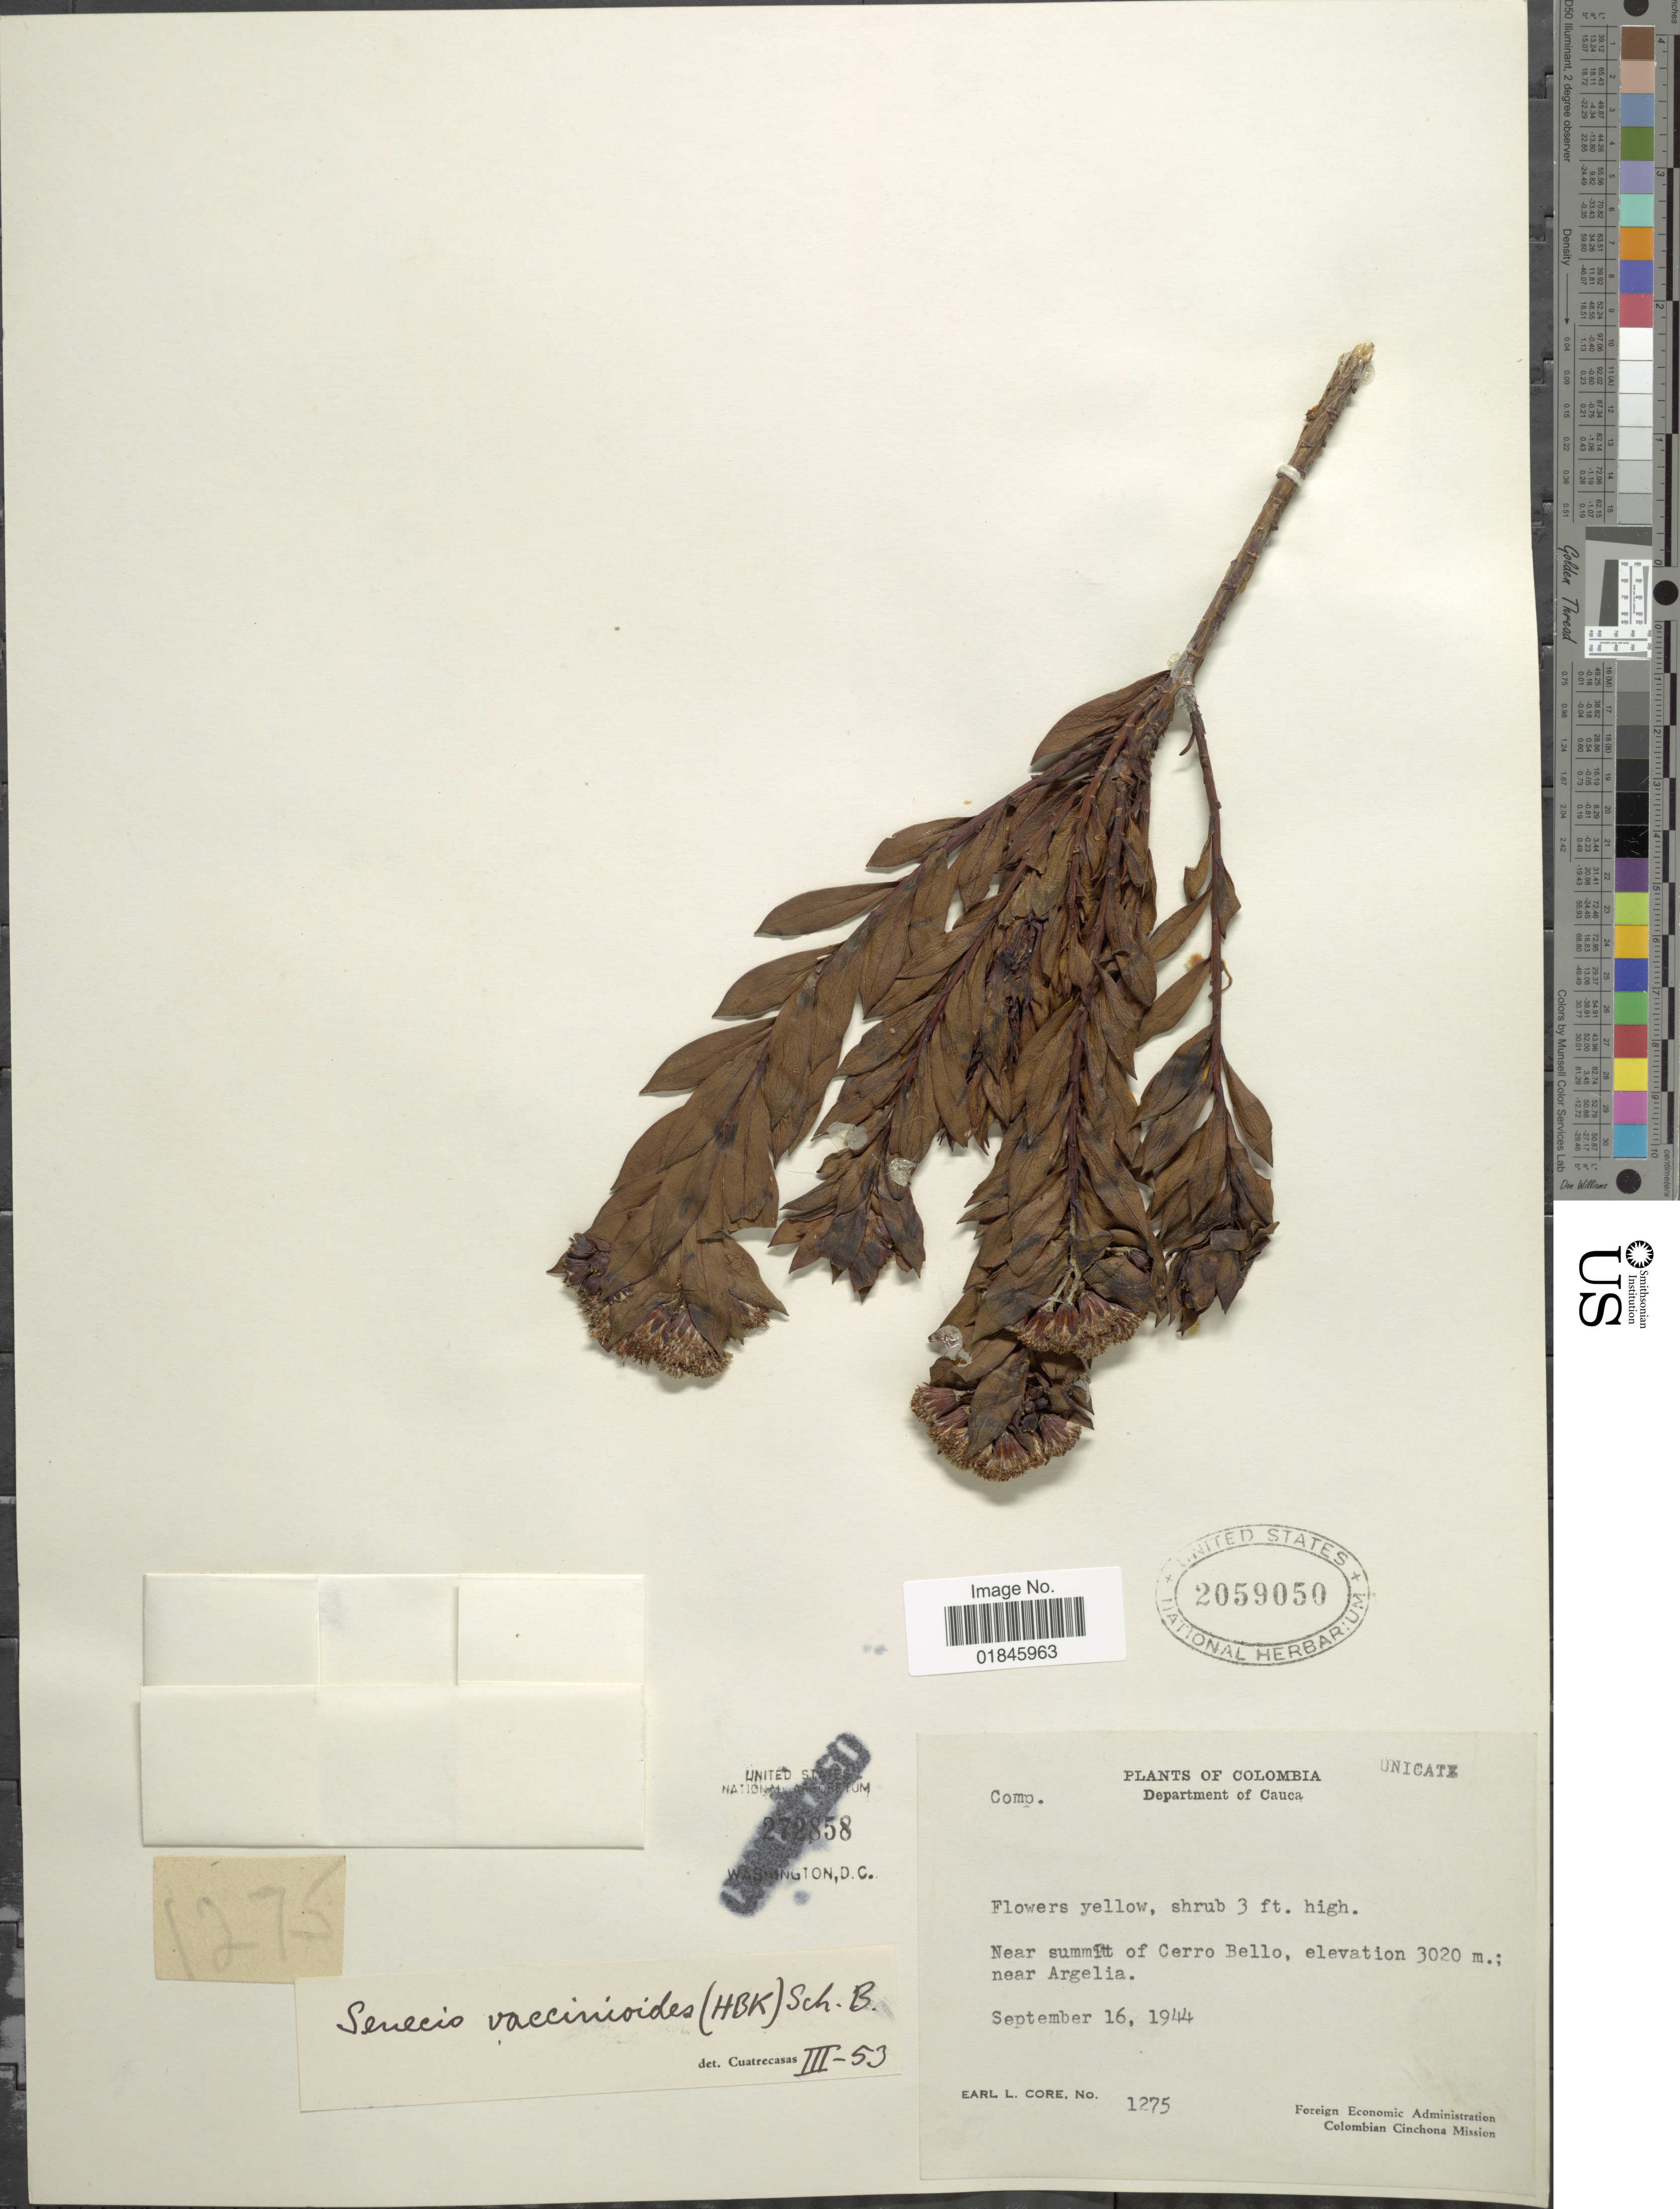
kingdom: Plantae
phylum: Tracheophyta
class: Magnoliopsida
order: Asterales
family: Asteraceae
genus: Pentacalia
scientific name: Pentacalia vaccinioides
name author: (Kunth) Cuatrec.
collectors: E. L. Core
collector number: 1275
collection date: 1944-09-16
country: Colombia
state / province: Cauca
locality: Department of Cauca. Near summit of Cerro Bello, near Argelia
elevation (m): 3020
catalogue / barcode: US 2059050